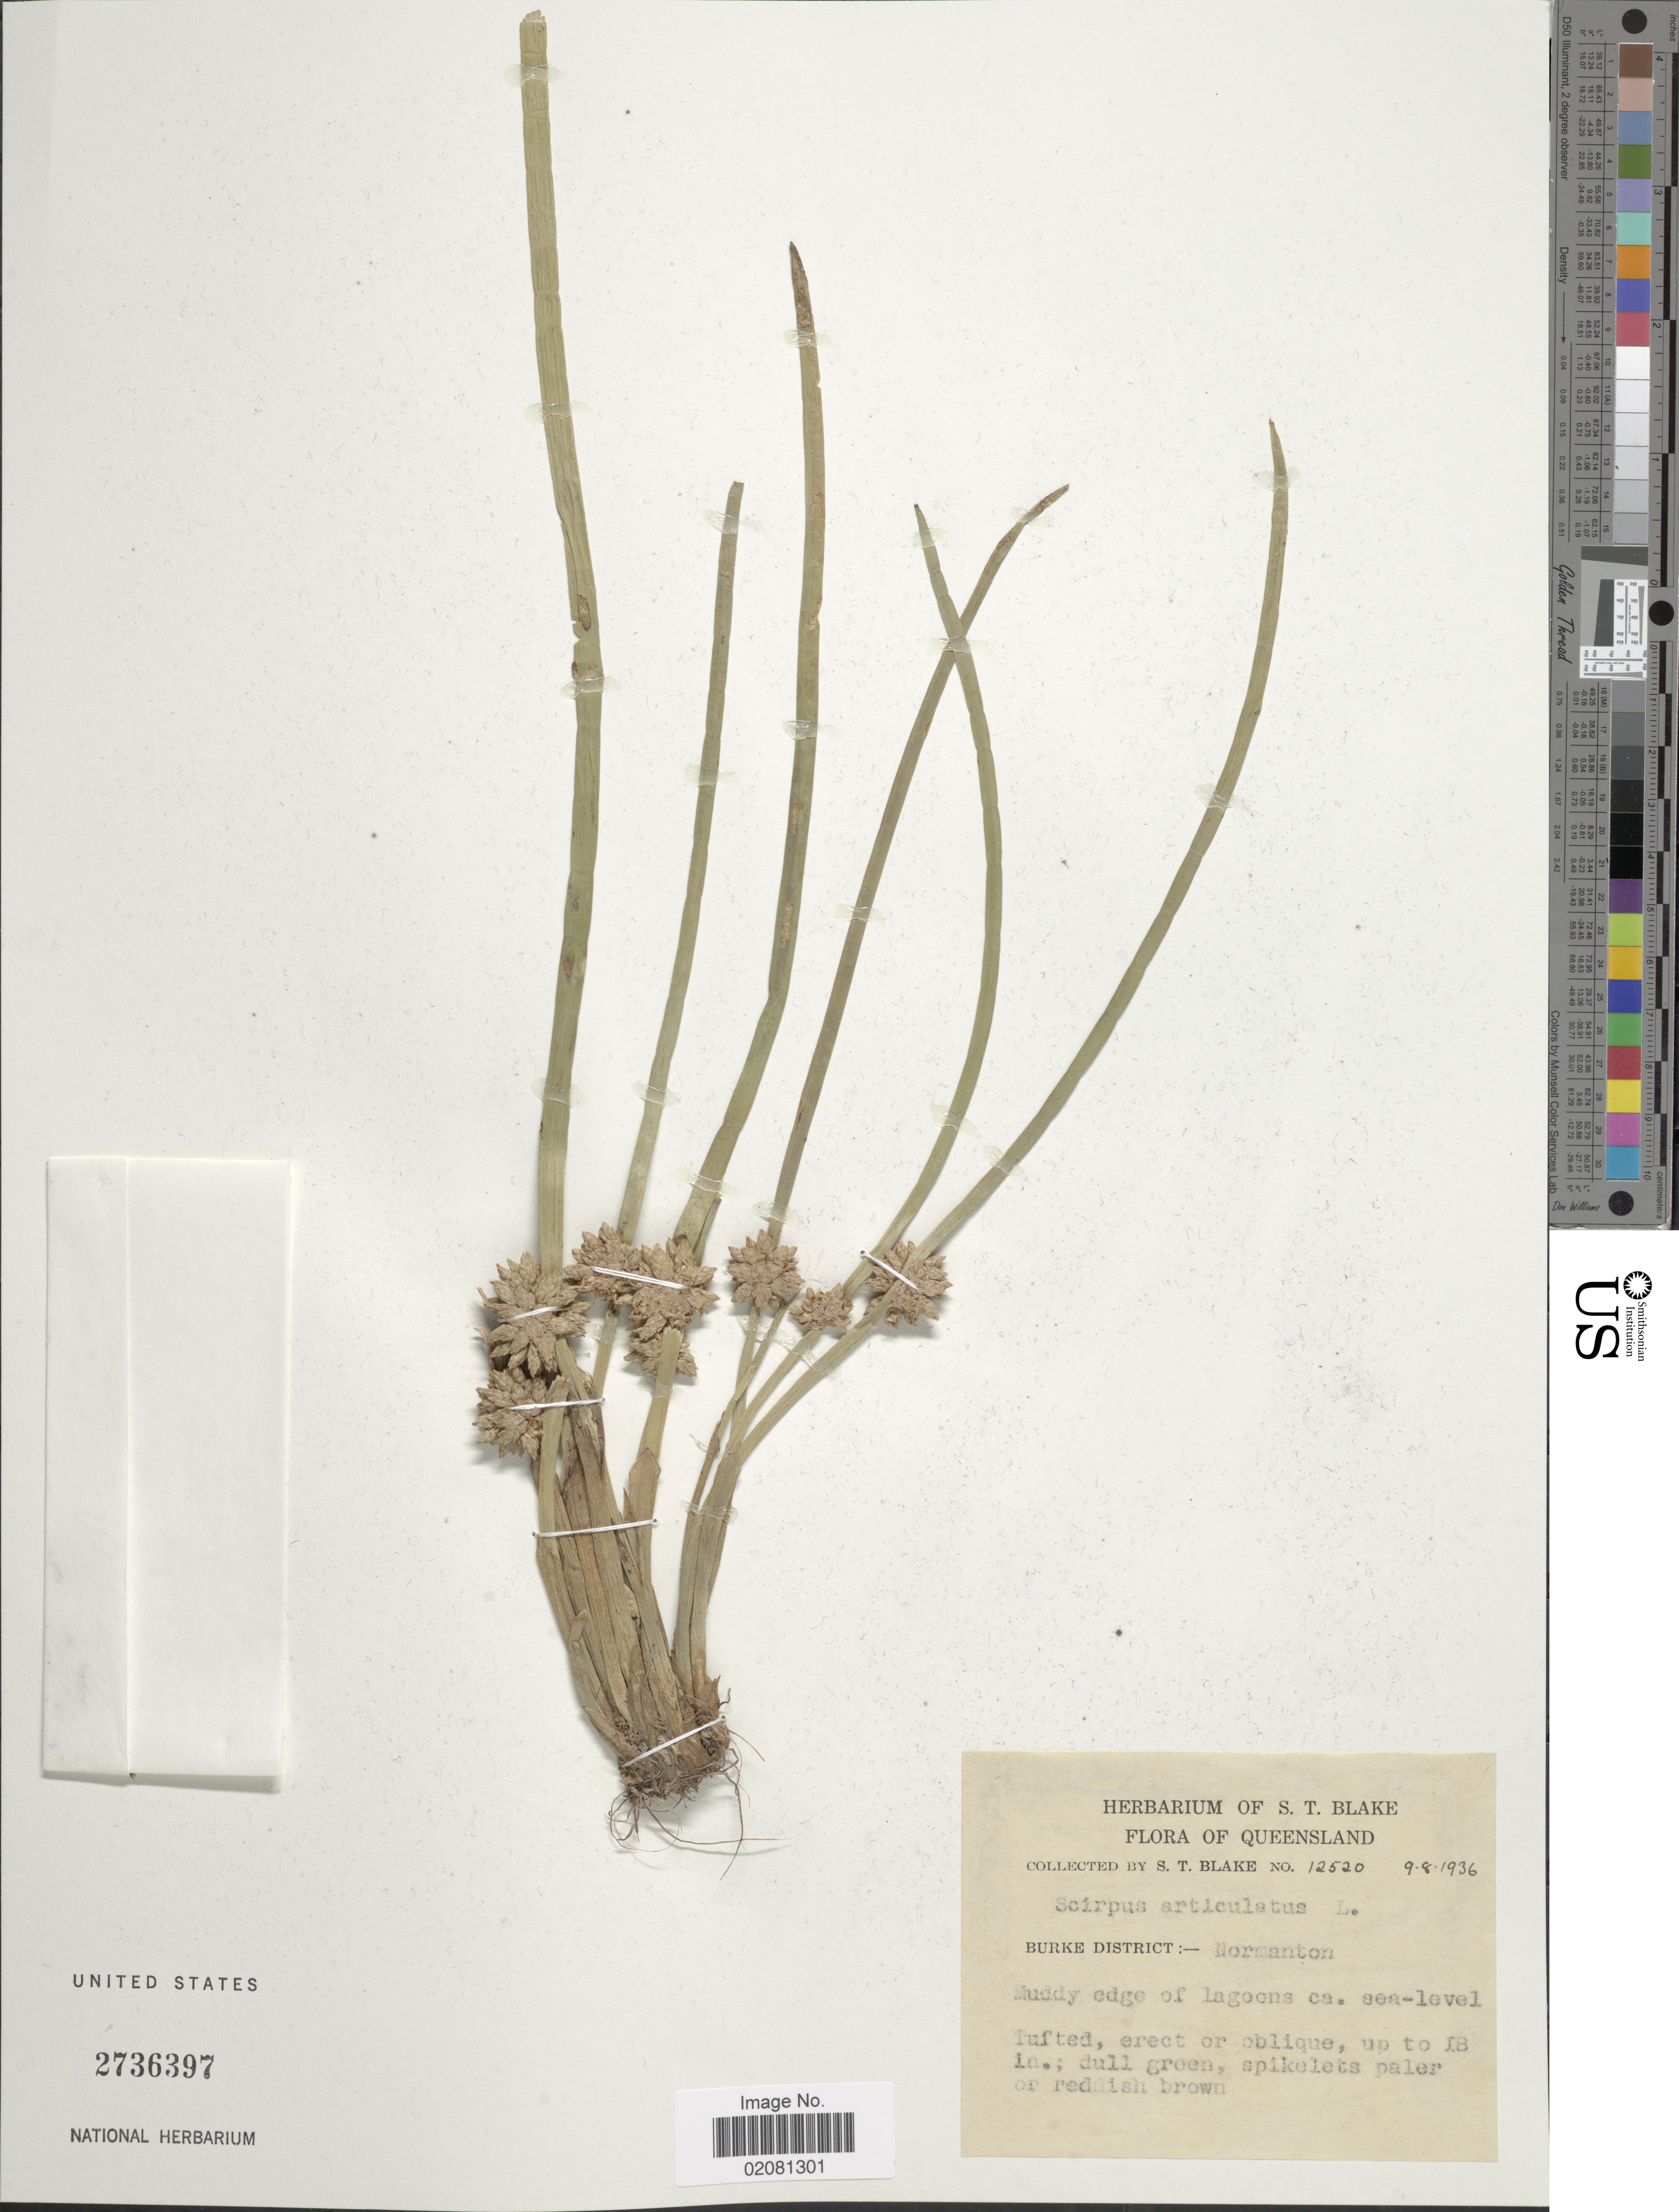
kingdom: Plantae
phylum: Tracheophyta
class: Liliopsida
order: Poales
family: Cyperaceae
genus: Schoenoplectus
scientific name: Schoenoplectus articulatus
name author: (L.) Palla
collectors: S. T. Blake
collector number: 12520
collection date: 1936-08-09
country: Australia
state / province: Queensland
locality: Burke District:-Normanton, mudy edge of lagoons.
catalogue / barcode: US 2736397